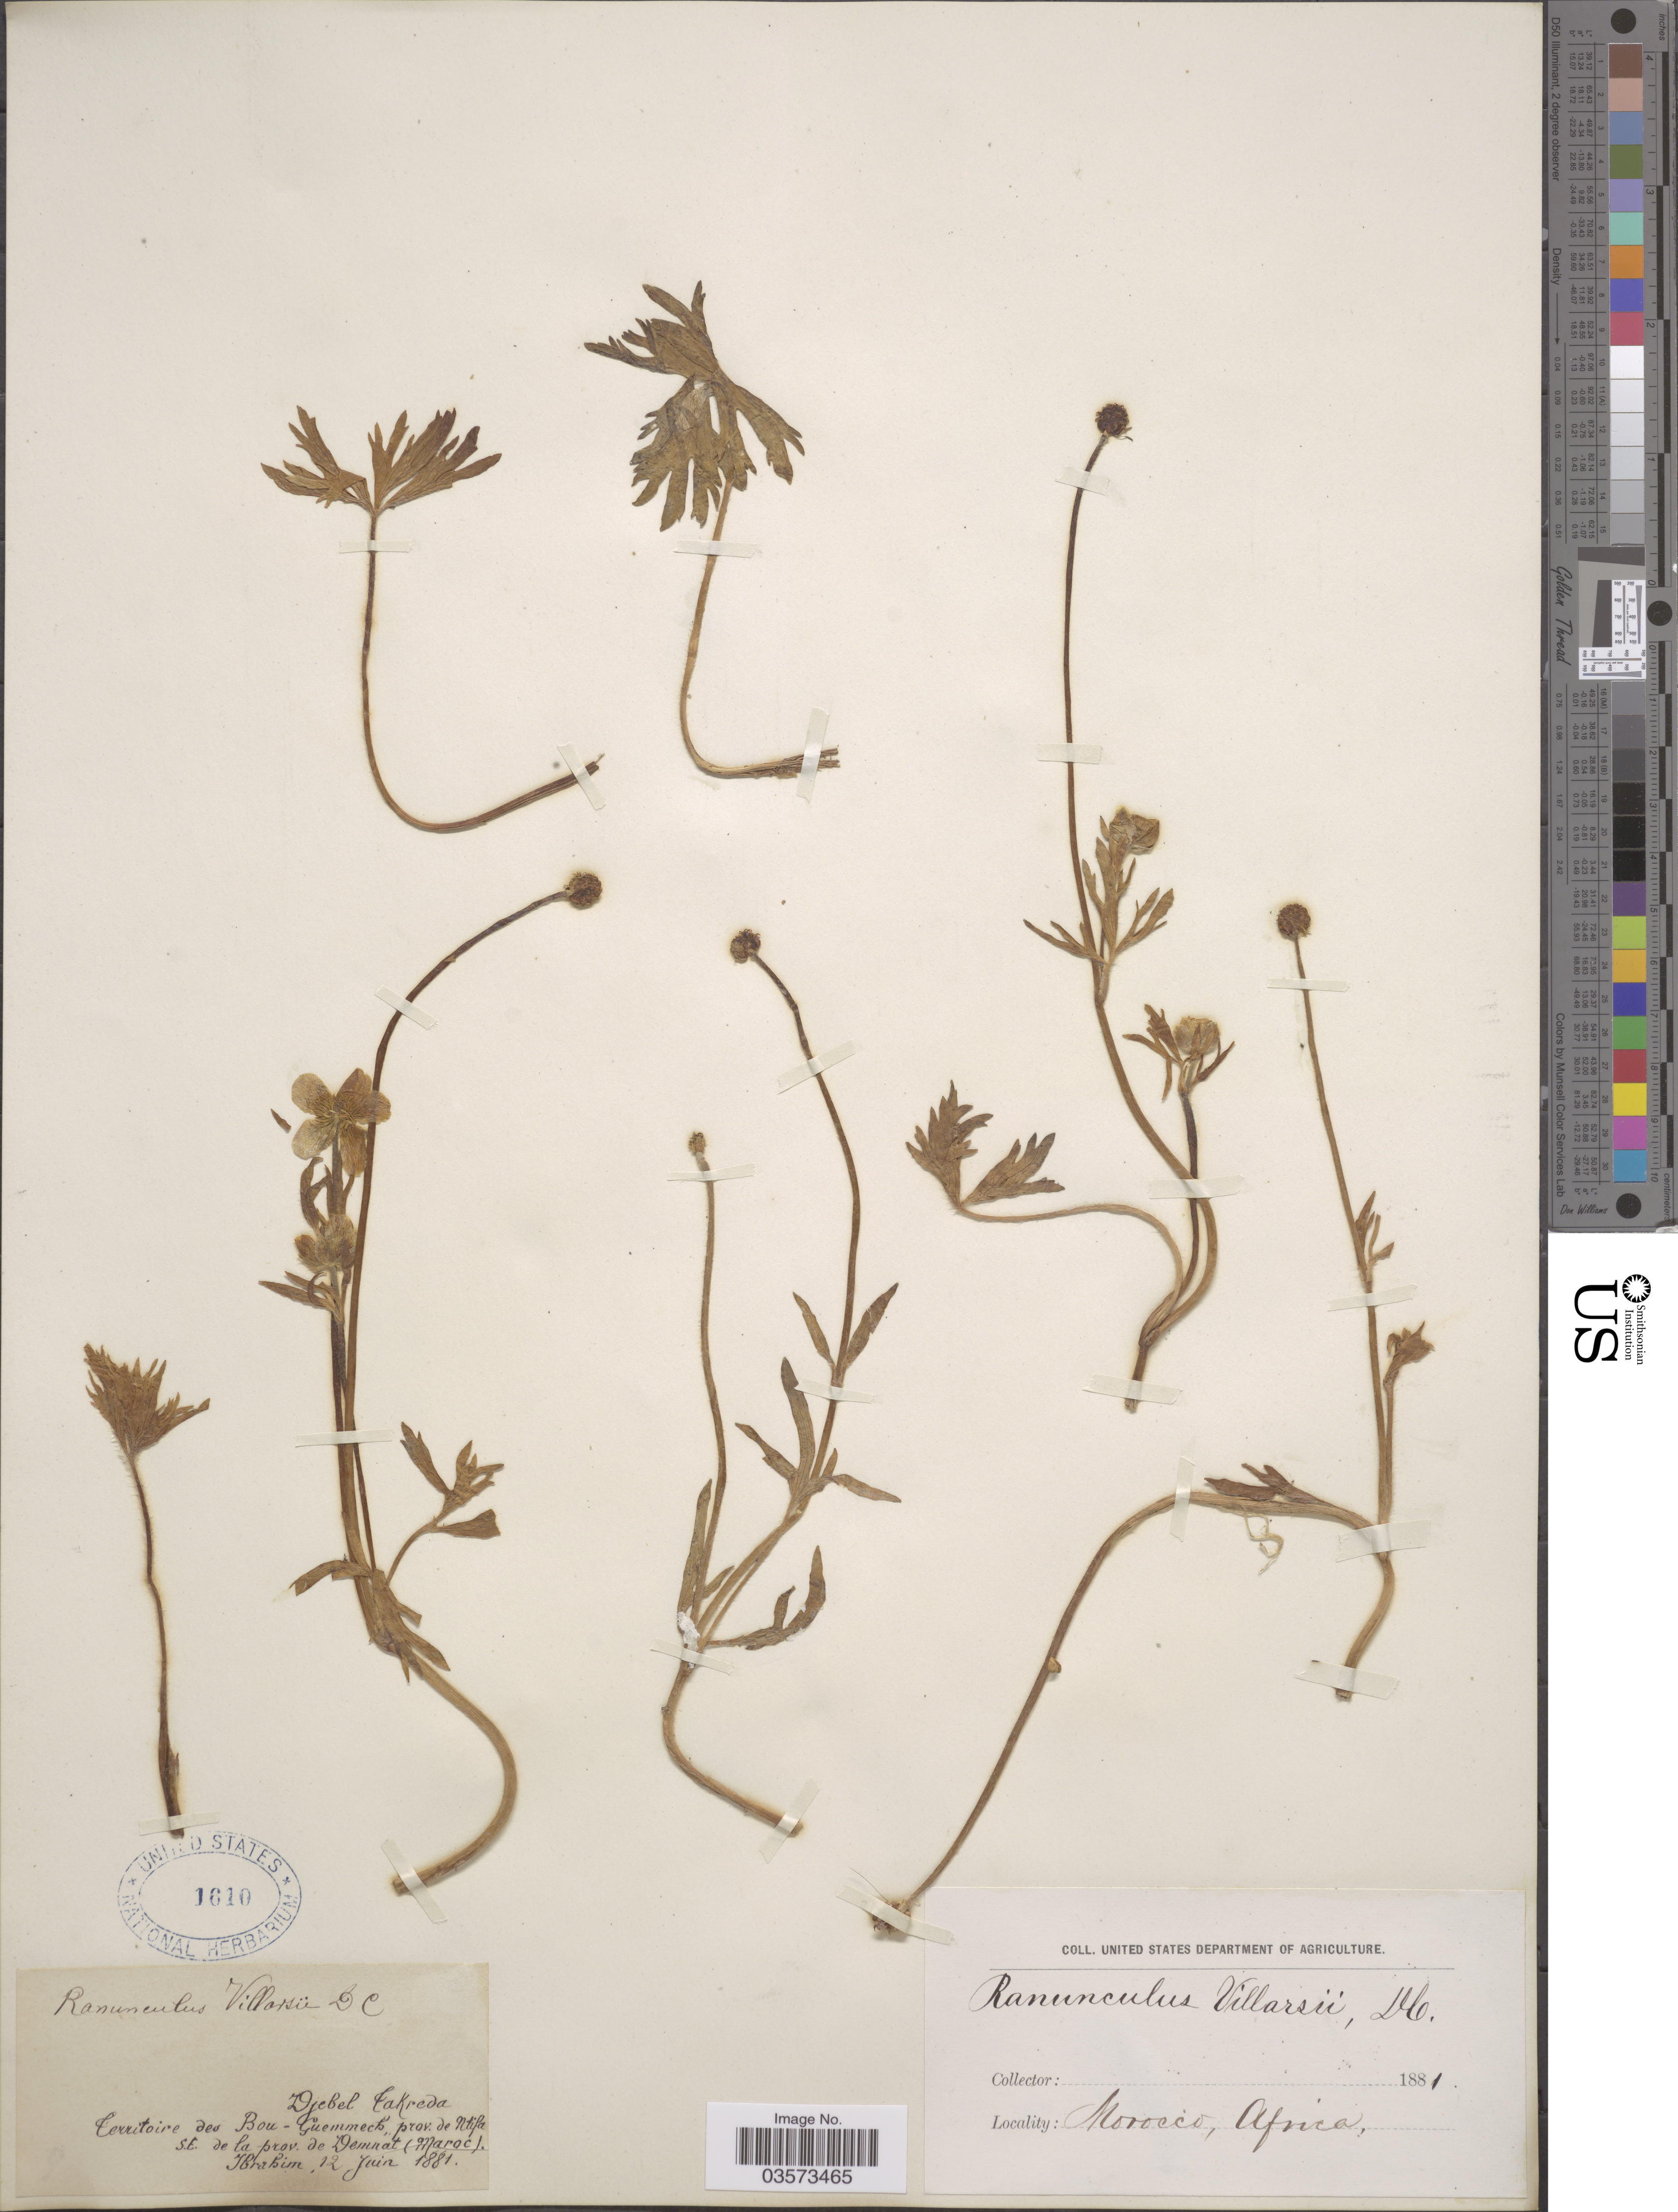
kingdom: Plantae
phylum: Tracheophyta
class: Magnoliopsida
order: Ranunculales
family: Ranunculaceae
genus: Ranunculus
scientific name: Ranunculus villarsii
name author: DC.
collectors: -. Ibrahim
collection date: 1881-06-12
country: Morocco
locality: Djebel Takreda. Territoire des Bou-Guemmeb, prov. de Ntifa S.E. de la prov. de Demnat (Maroc).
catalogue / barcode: US 1610